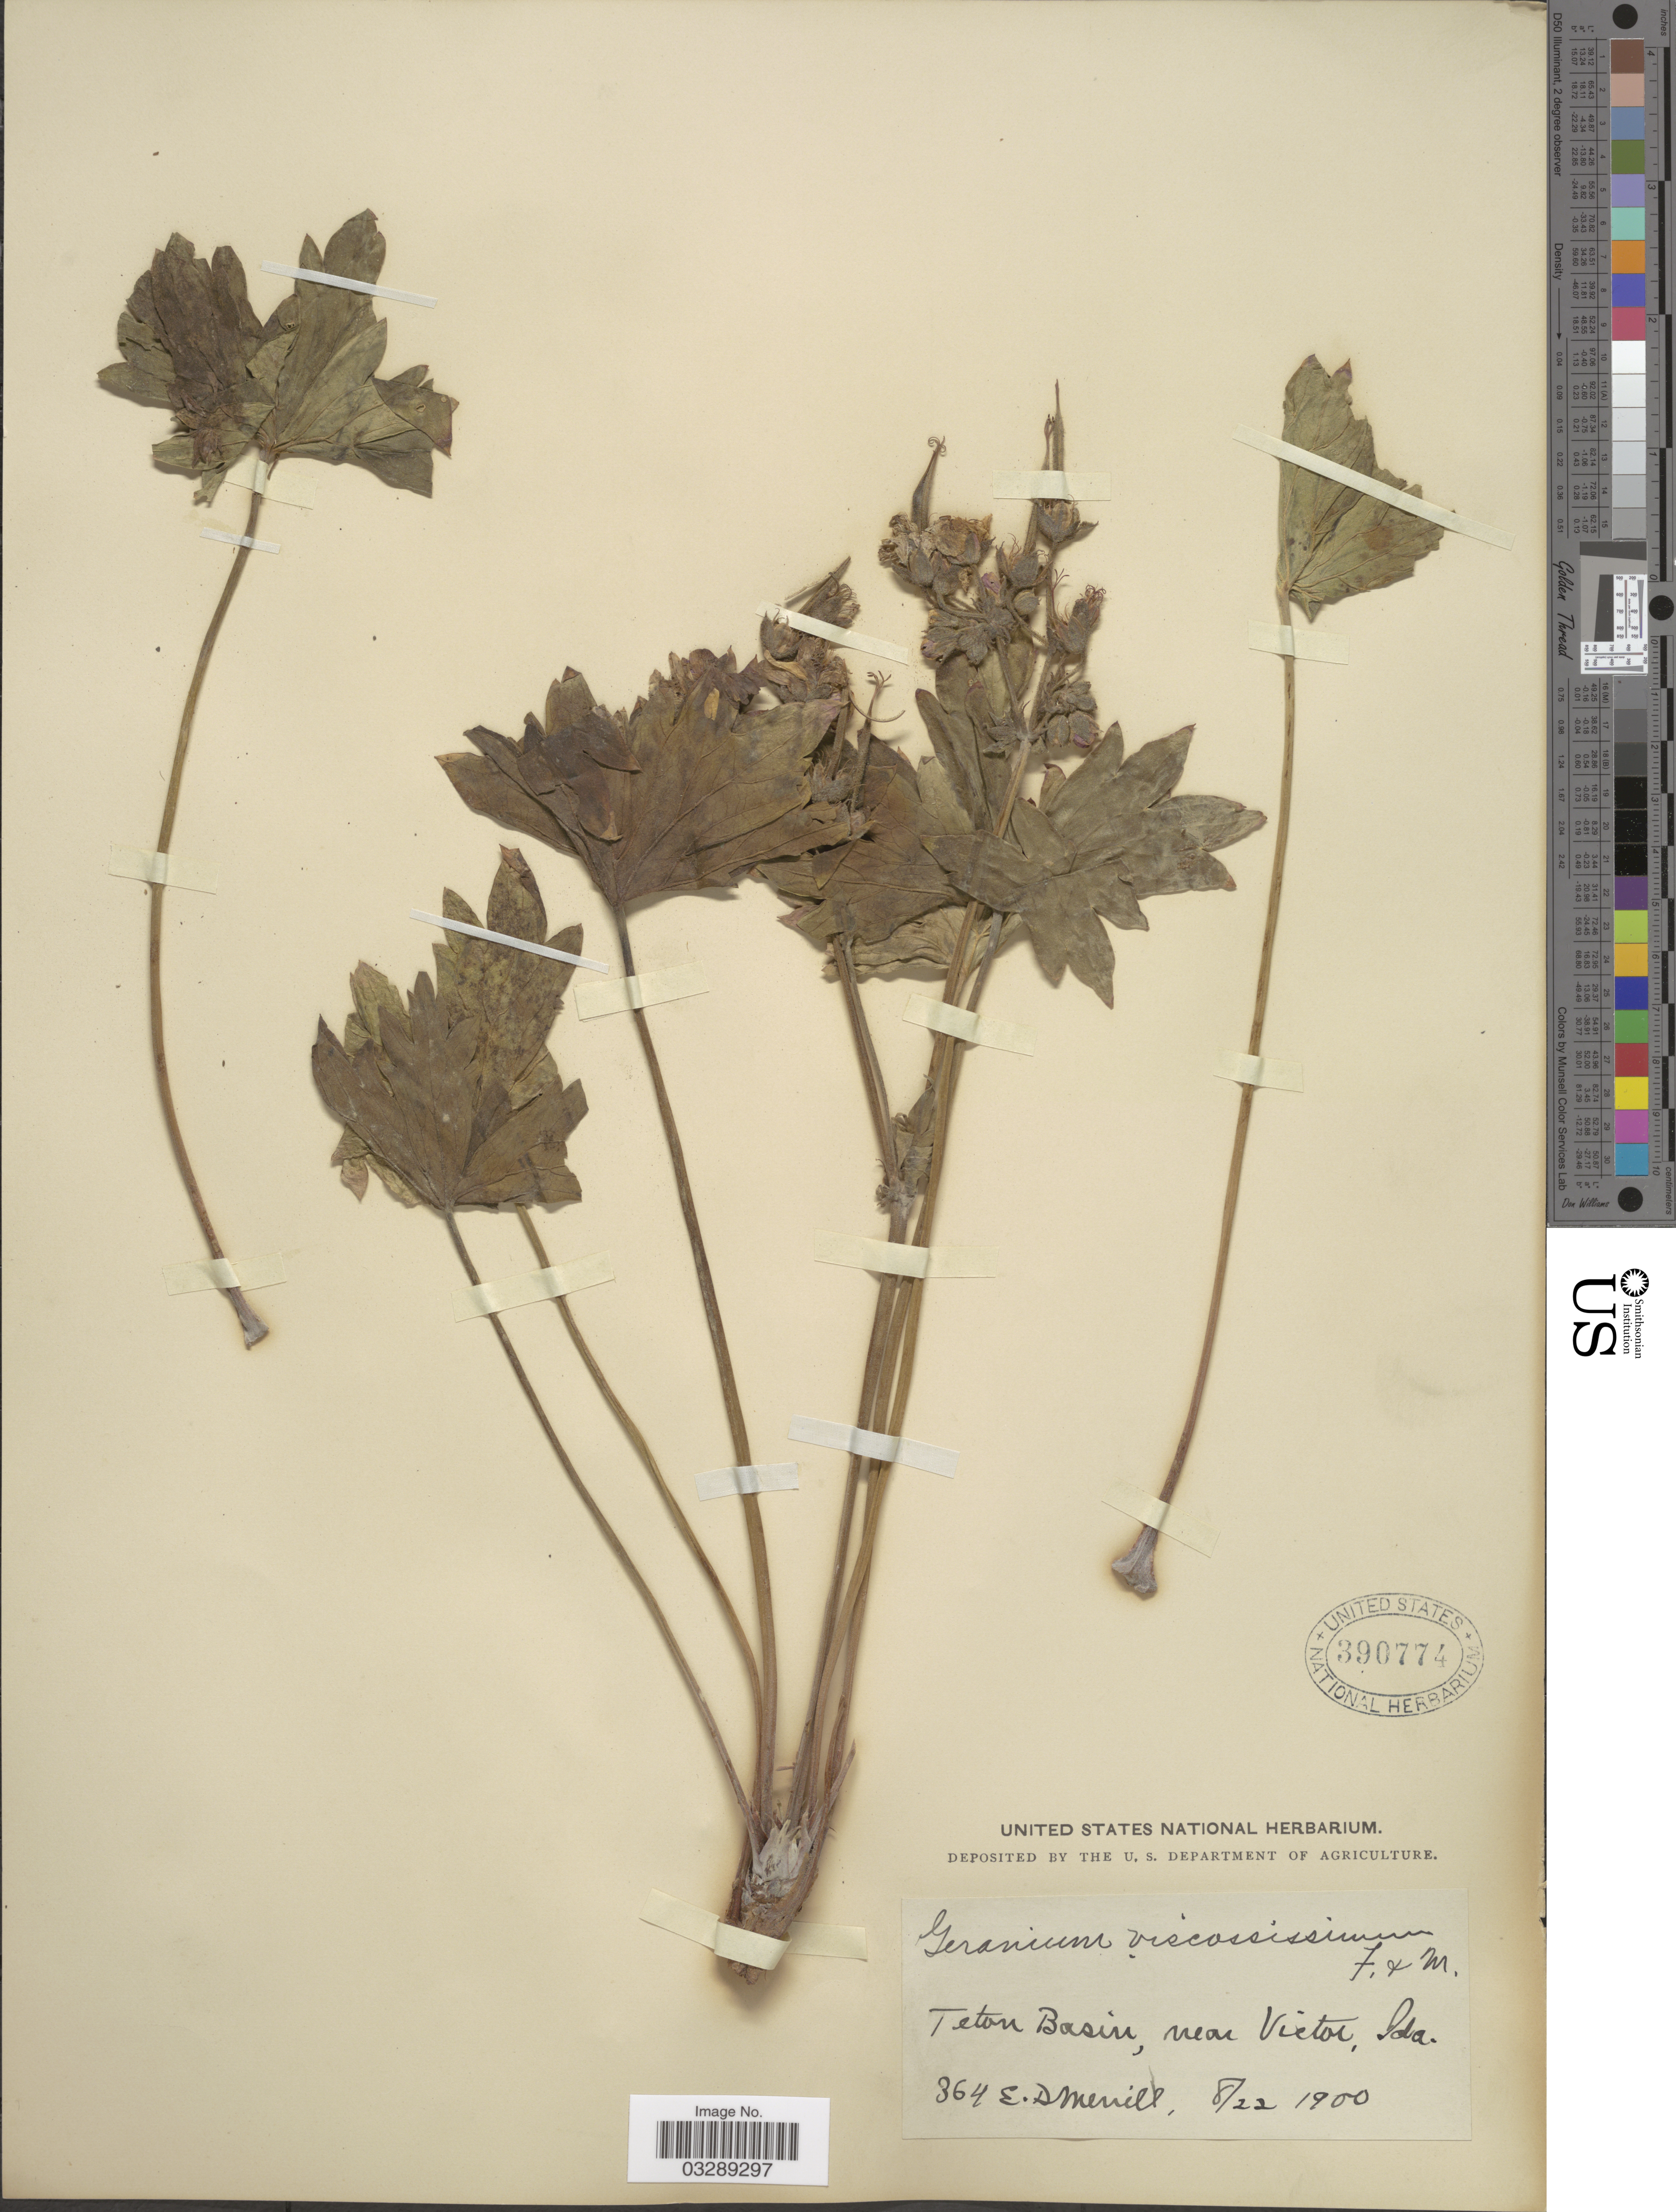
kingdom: Plantae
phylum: Tracheophyta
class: Magnoliopsida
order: Geraniales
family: Geraniaceae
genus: Geranium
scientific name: Geranium viscosissimum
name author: Fisch. & C.A. Mey.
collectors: E. D. Merrill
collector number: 364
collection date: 1900-08-22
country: United States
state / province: Idaho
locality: Teton Basin, near Victor.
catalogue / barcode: US 390774